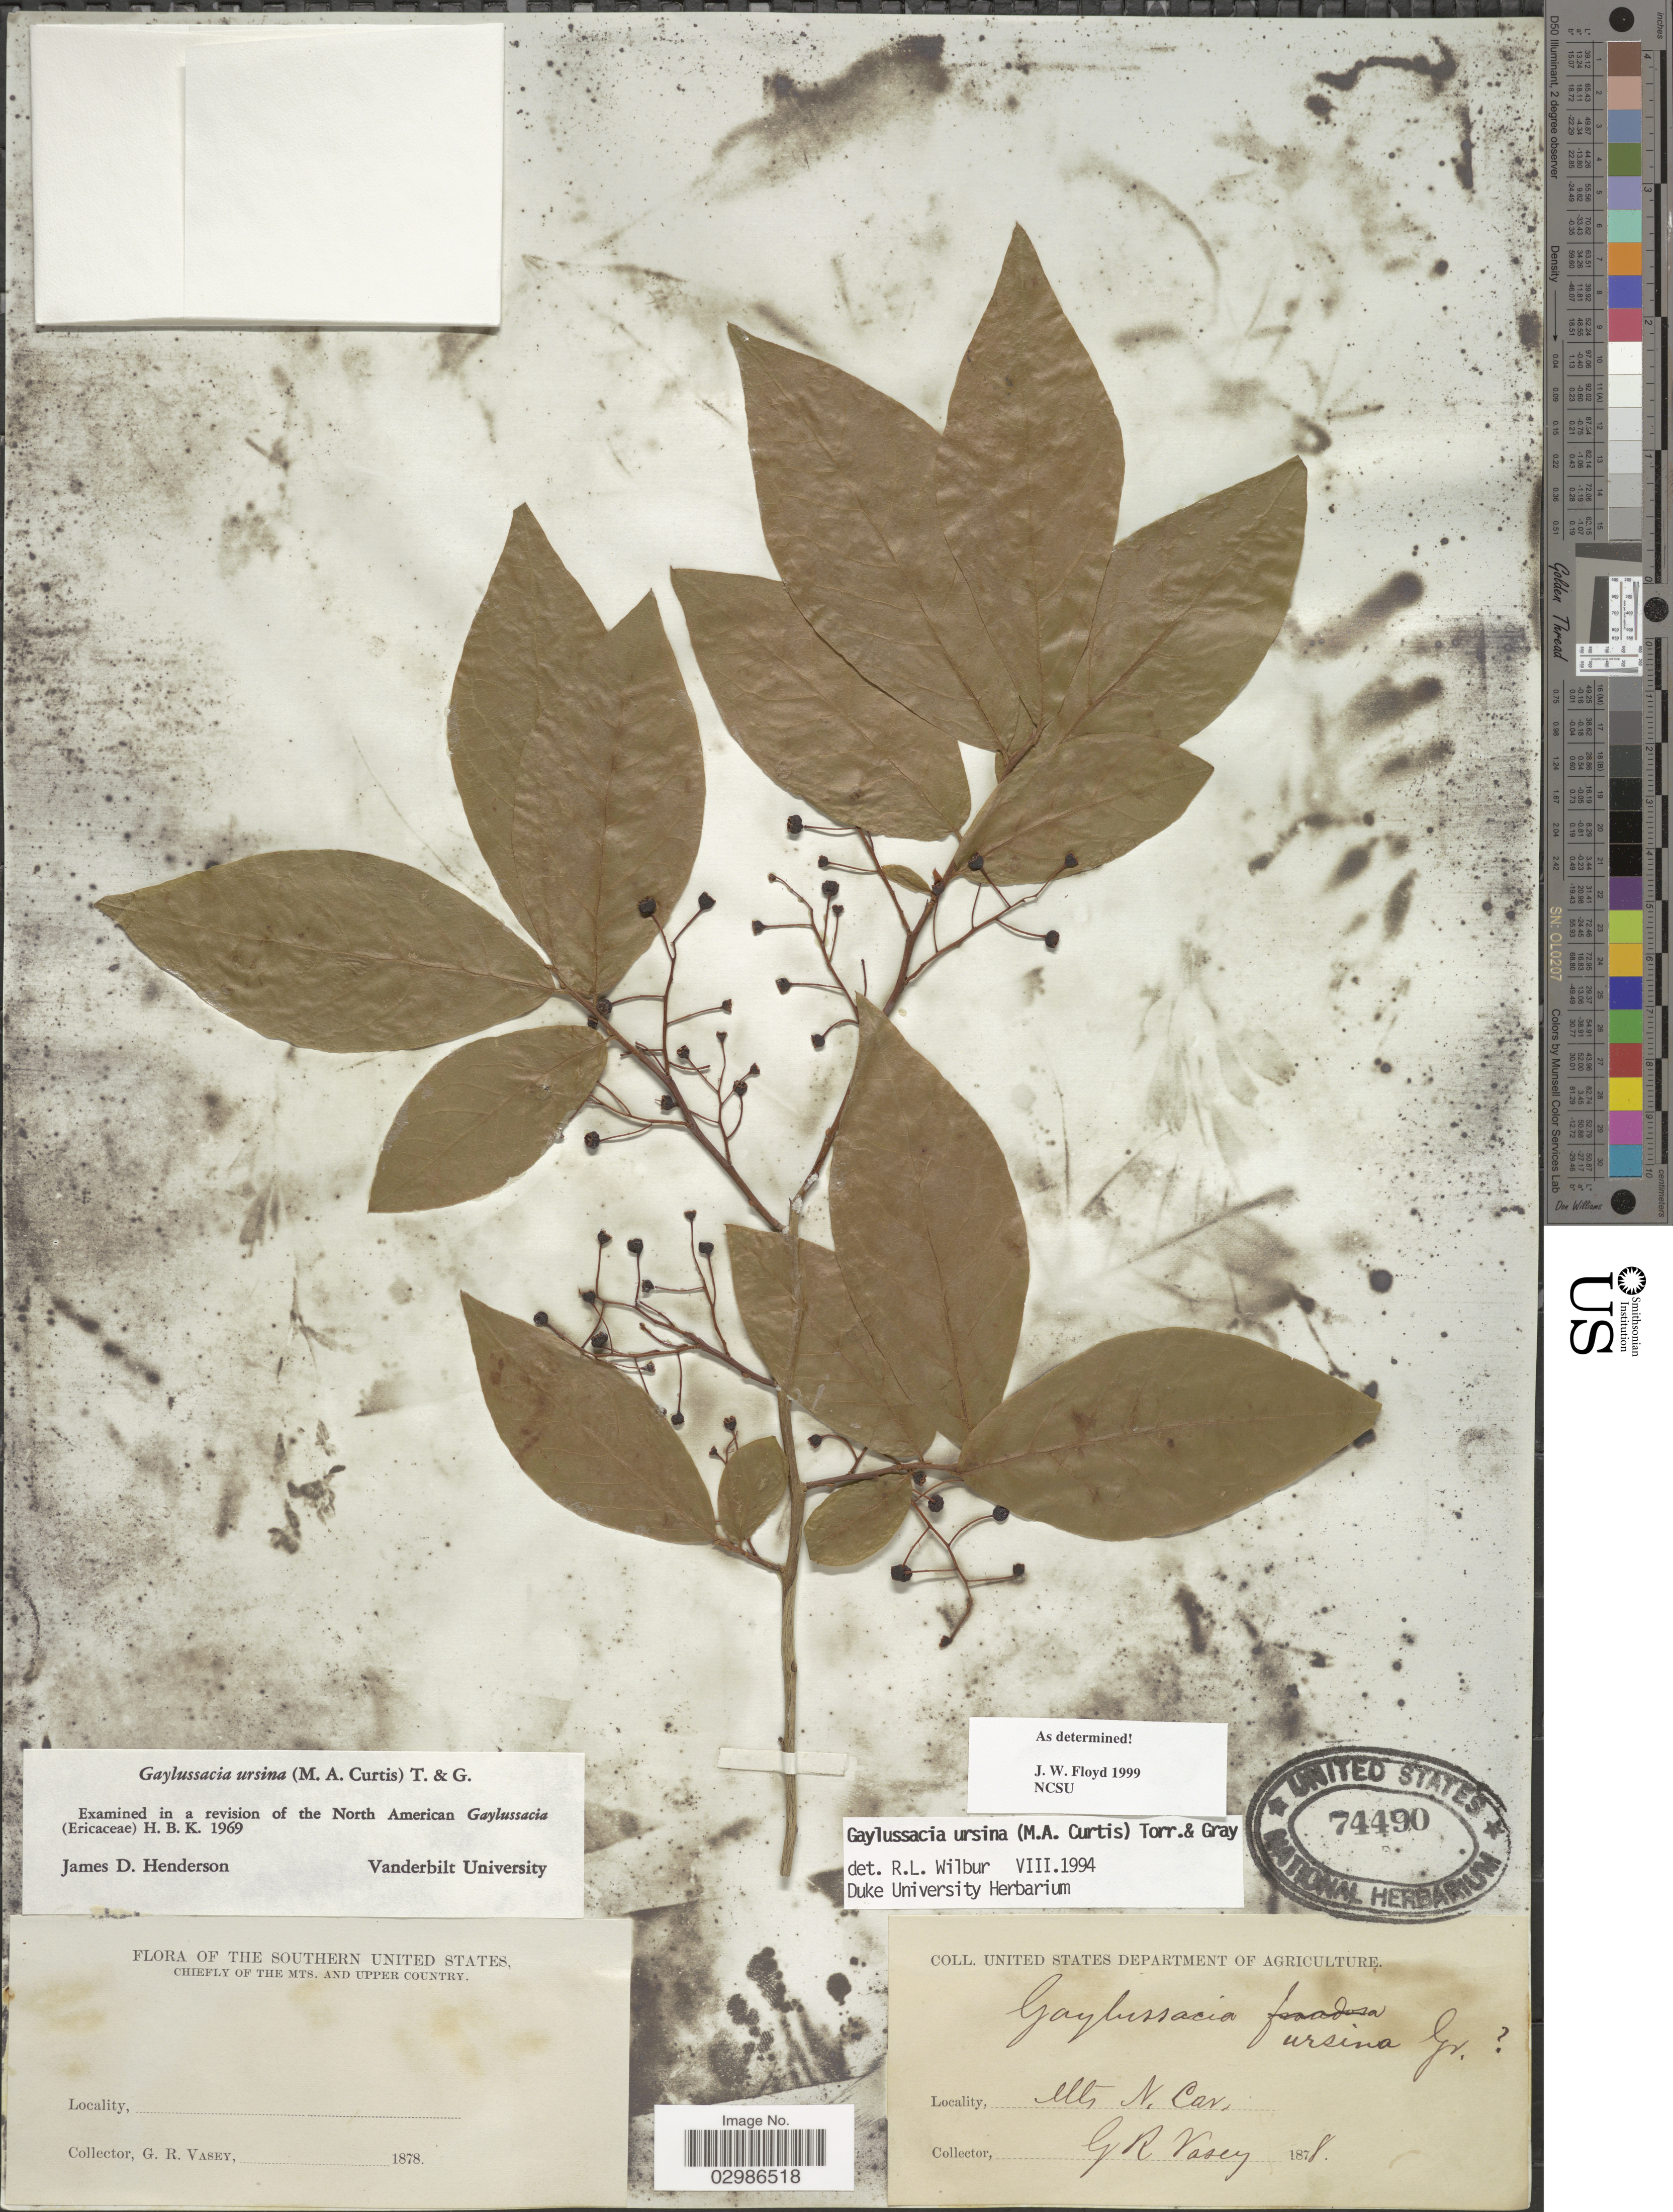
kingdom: Plantae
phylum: Tracheophyta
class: Magnoliopsida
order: Ericales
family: Ericaceae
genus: Gaylussacia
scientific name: Gaylussacia ursina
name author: (M.A. Curtis) Torr. & A. Gray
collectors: G. R. Vasey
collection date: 1878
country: United States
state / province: North Carolina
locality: Southern United States. Chiefly of the mts. and upper country. Mts. N. Car.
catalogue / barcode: US 74490